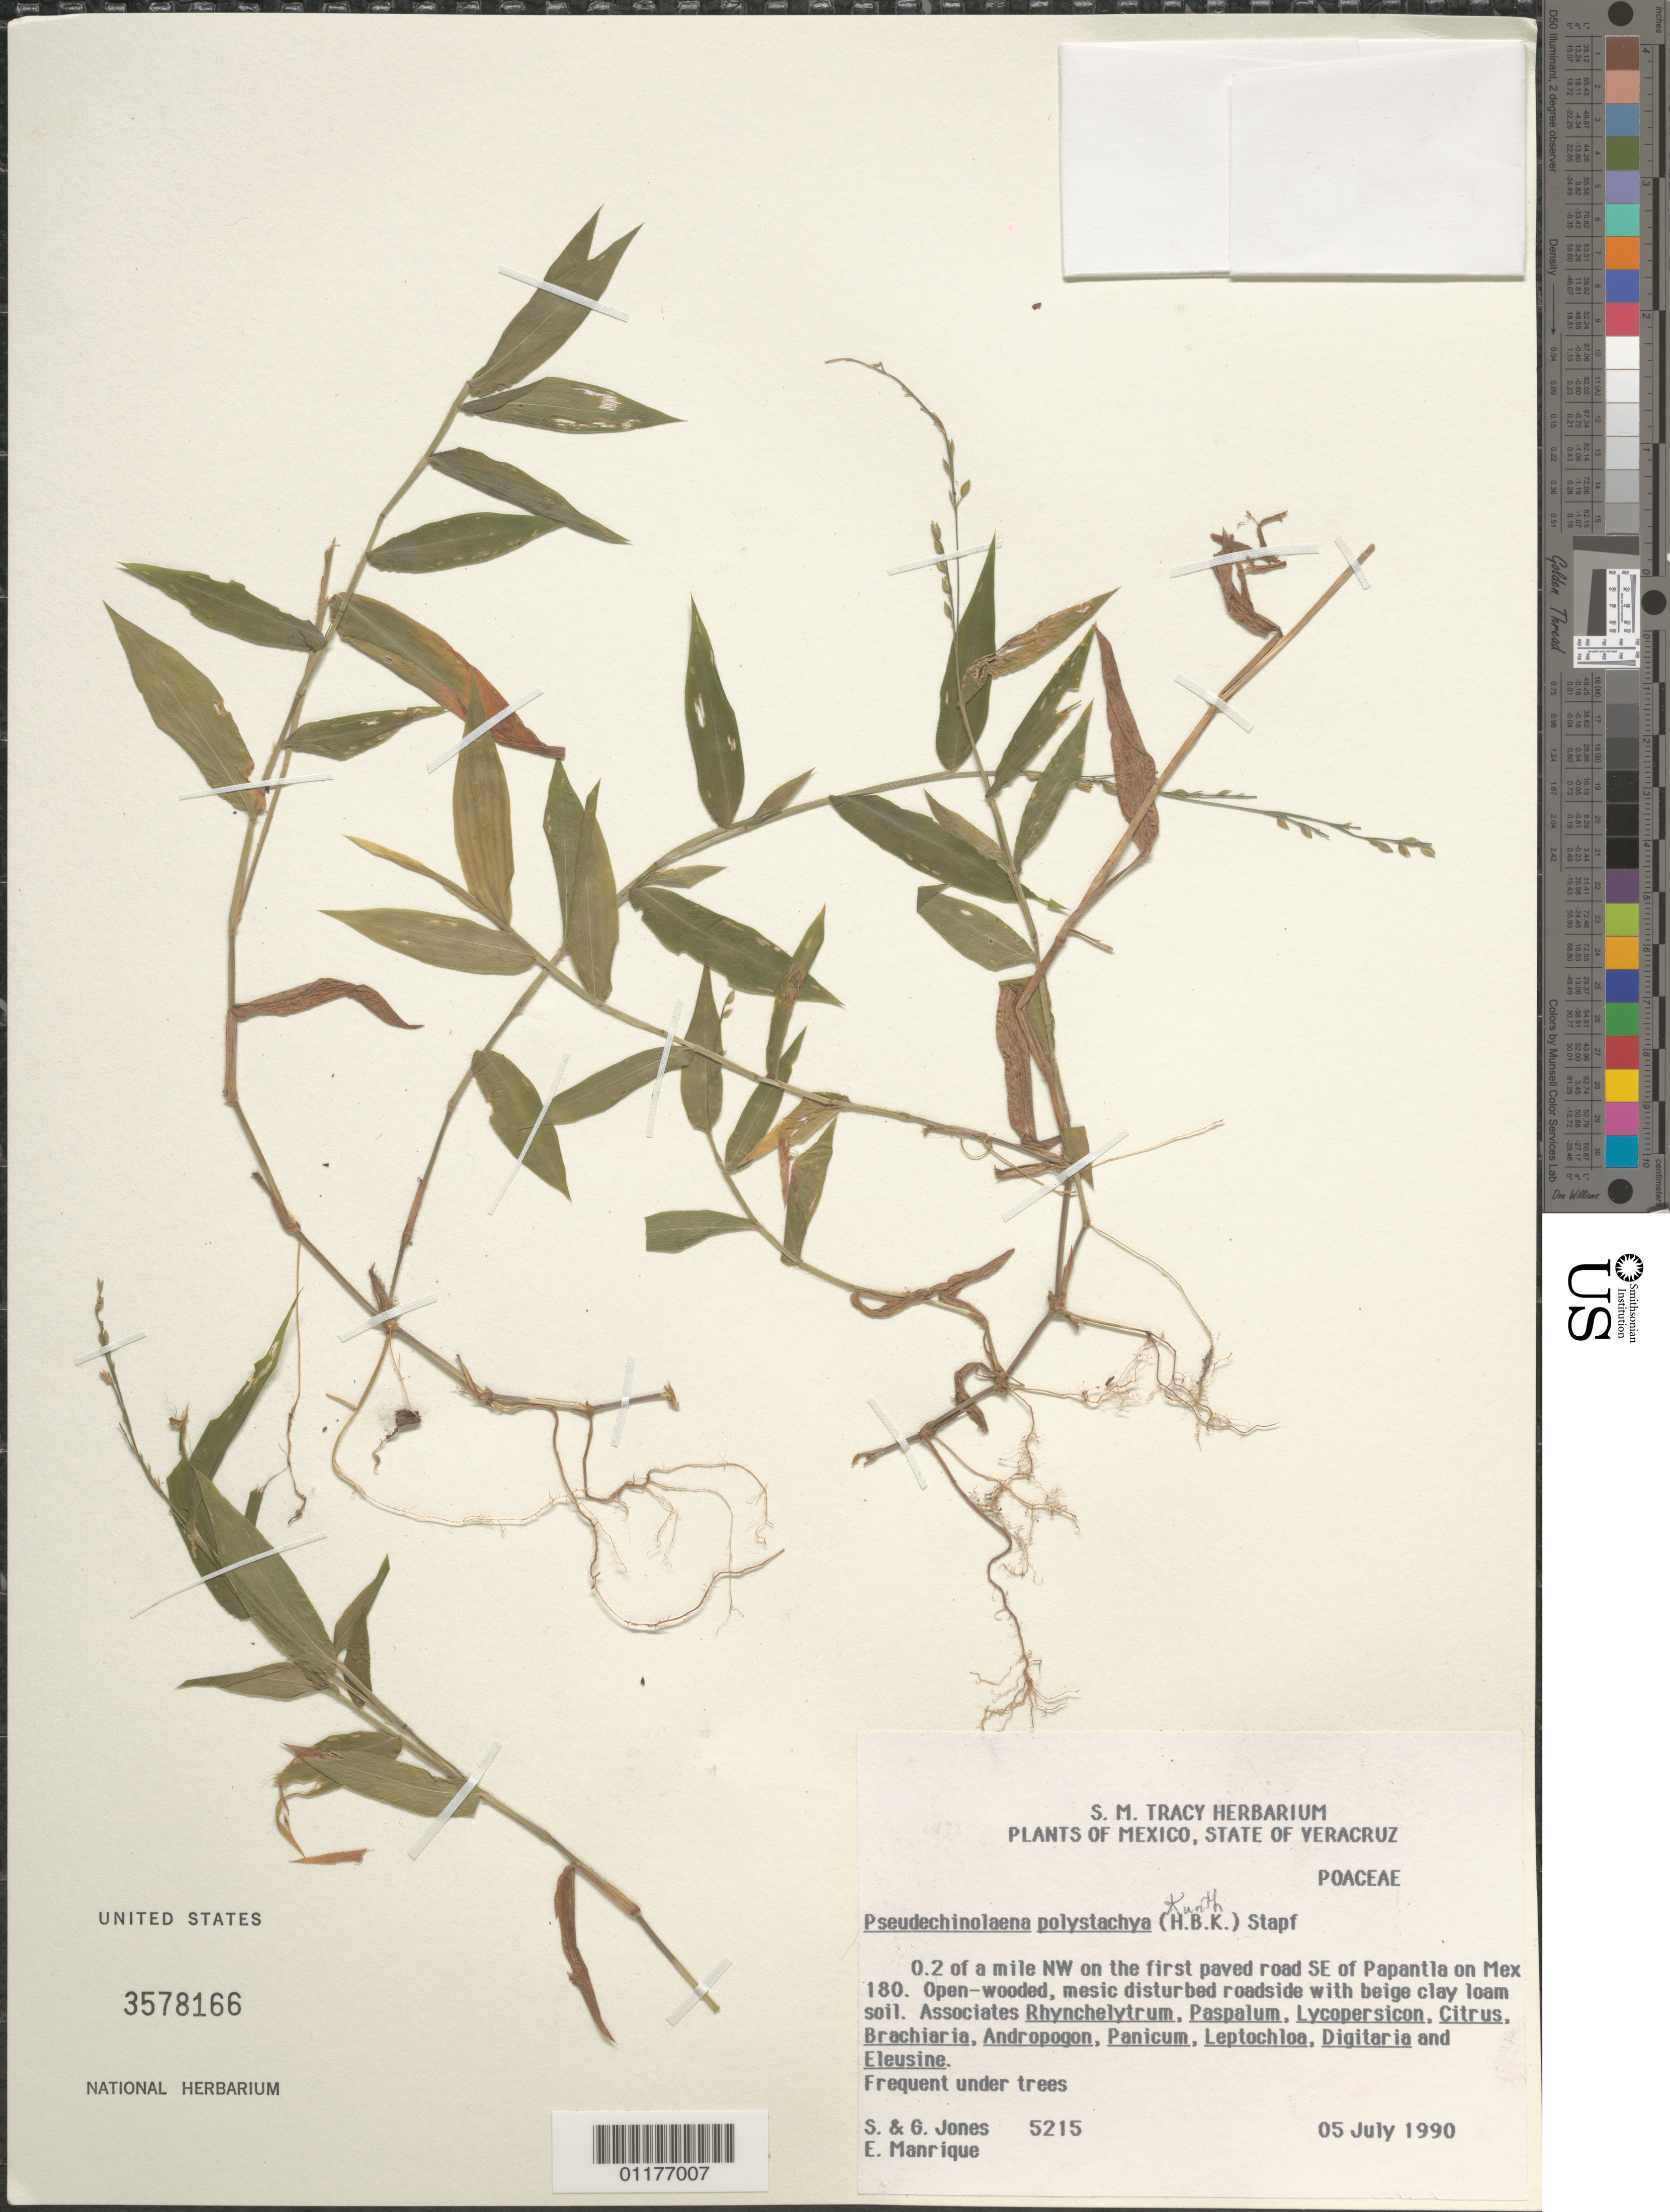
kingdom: Plantae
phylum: Tracheophyta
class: Liliopsida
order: Poales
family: Poaceae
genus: Pseudechinolaena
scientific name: Pseudechinolaena polystachya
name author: (Kunth) Stapf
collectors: S. Jones, G. Jones & E. Manrique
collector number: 5215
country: Mexico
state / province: Veracruz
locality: NW on the first paved road SE of Papantla on Mex. soil.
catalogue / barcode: US 3578166